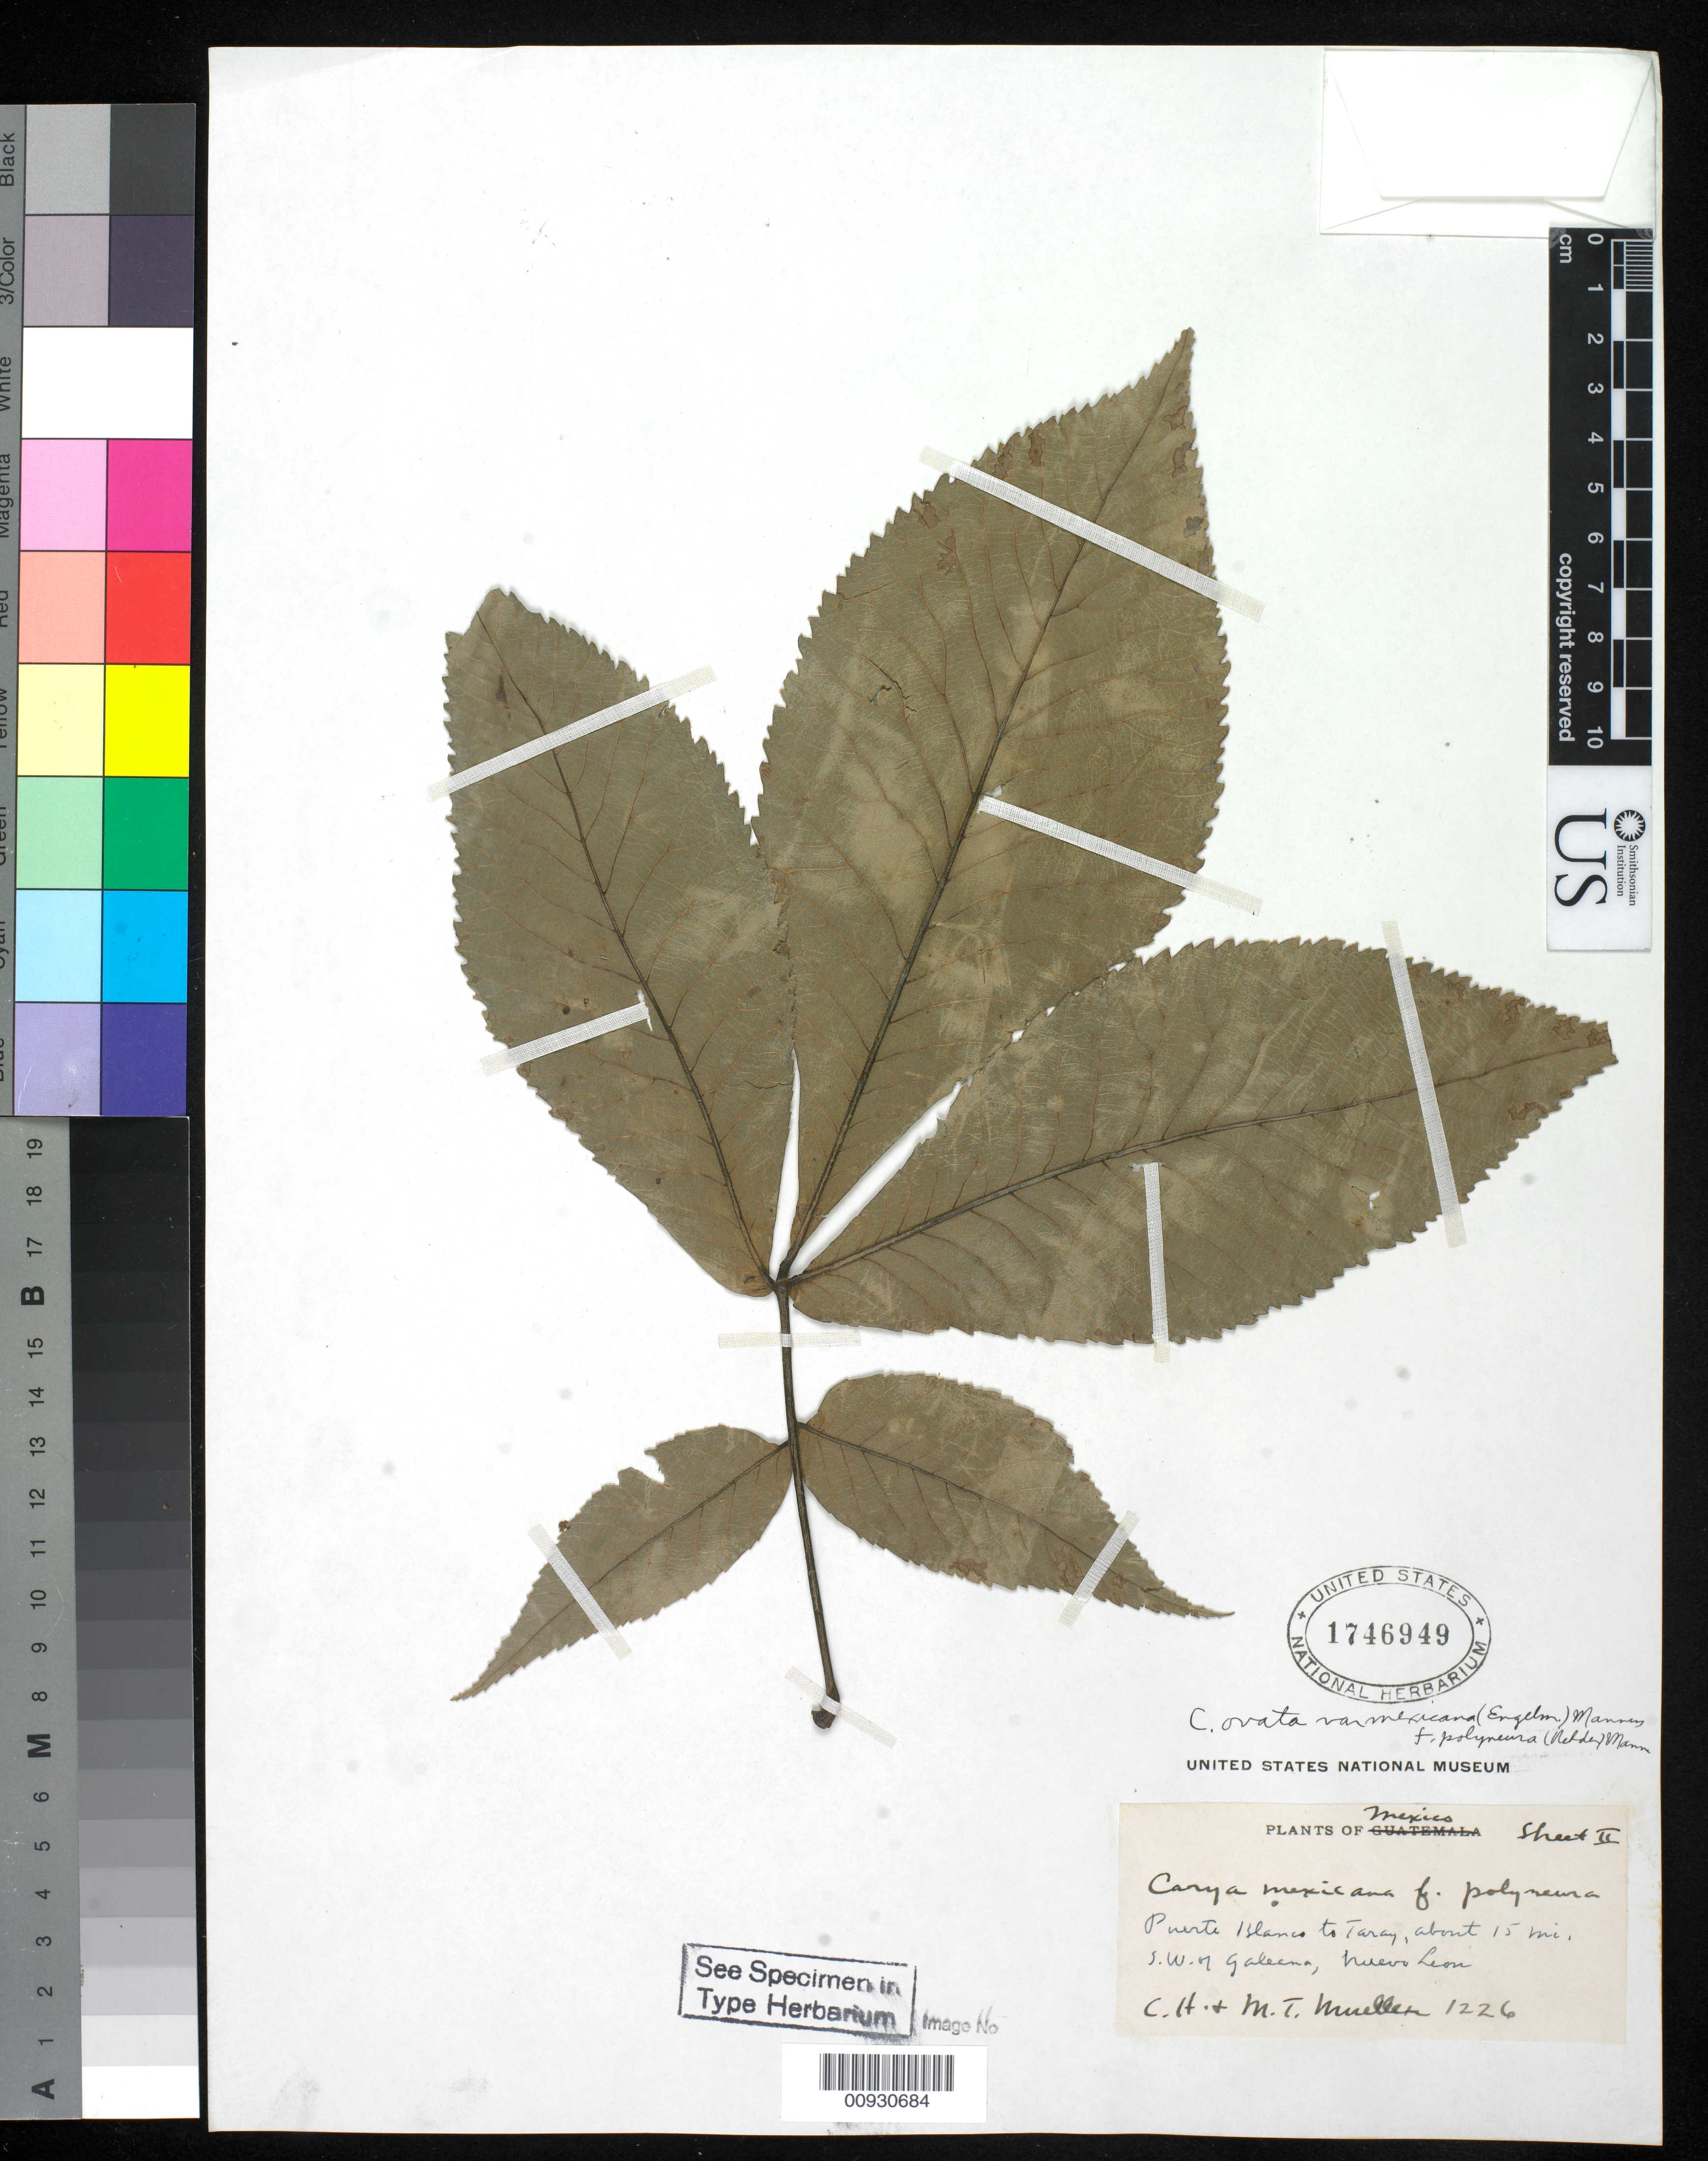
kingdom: Plantae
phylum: Tracheophyta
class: Magnoliopsida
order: Fagales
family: Juglandaceae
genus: Carya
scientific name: Carya mexicana f. polyneura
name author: Rehder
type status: Isotype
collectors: C. H. Mueller & M. Mueller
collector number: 1226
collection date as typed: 23 Jul 1934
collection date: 1934-07-23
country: Mexico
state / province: Nuevo León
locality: Sierra Madre oriental, Puerto Blanco to Taray, 15 km SW of Galeana.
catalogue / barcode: US 1746949